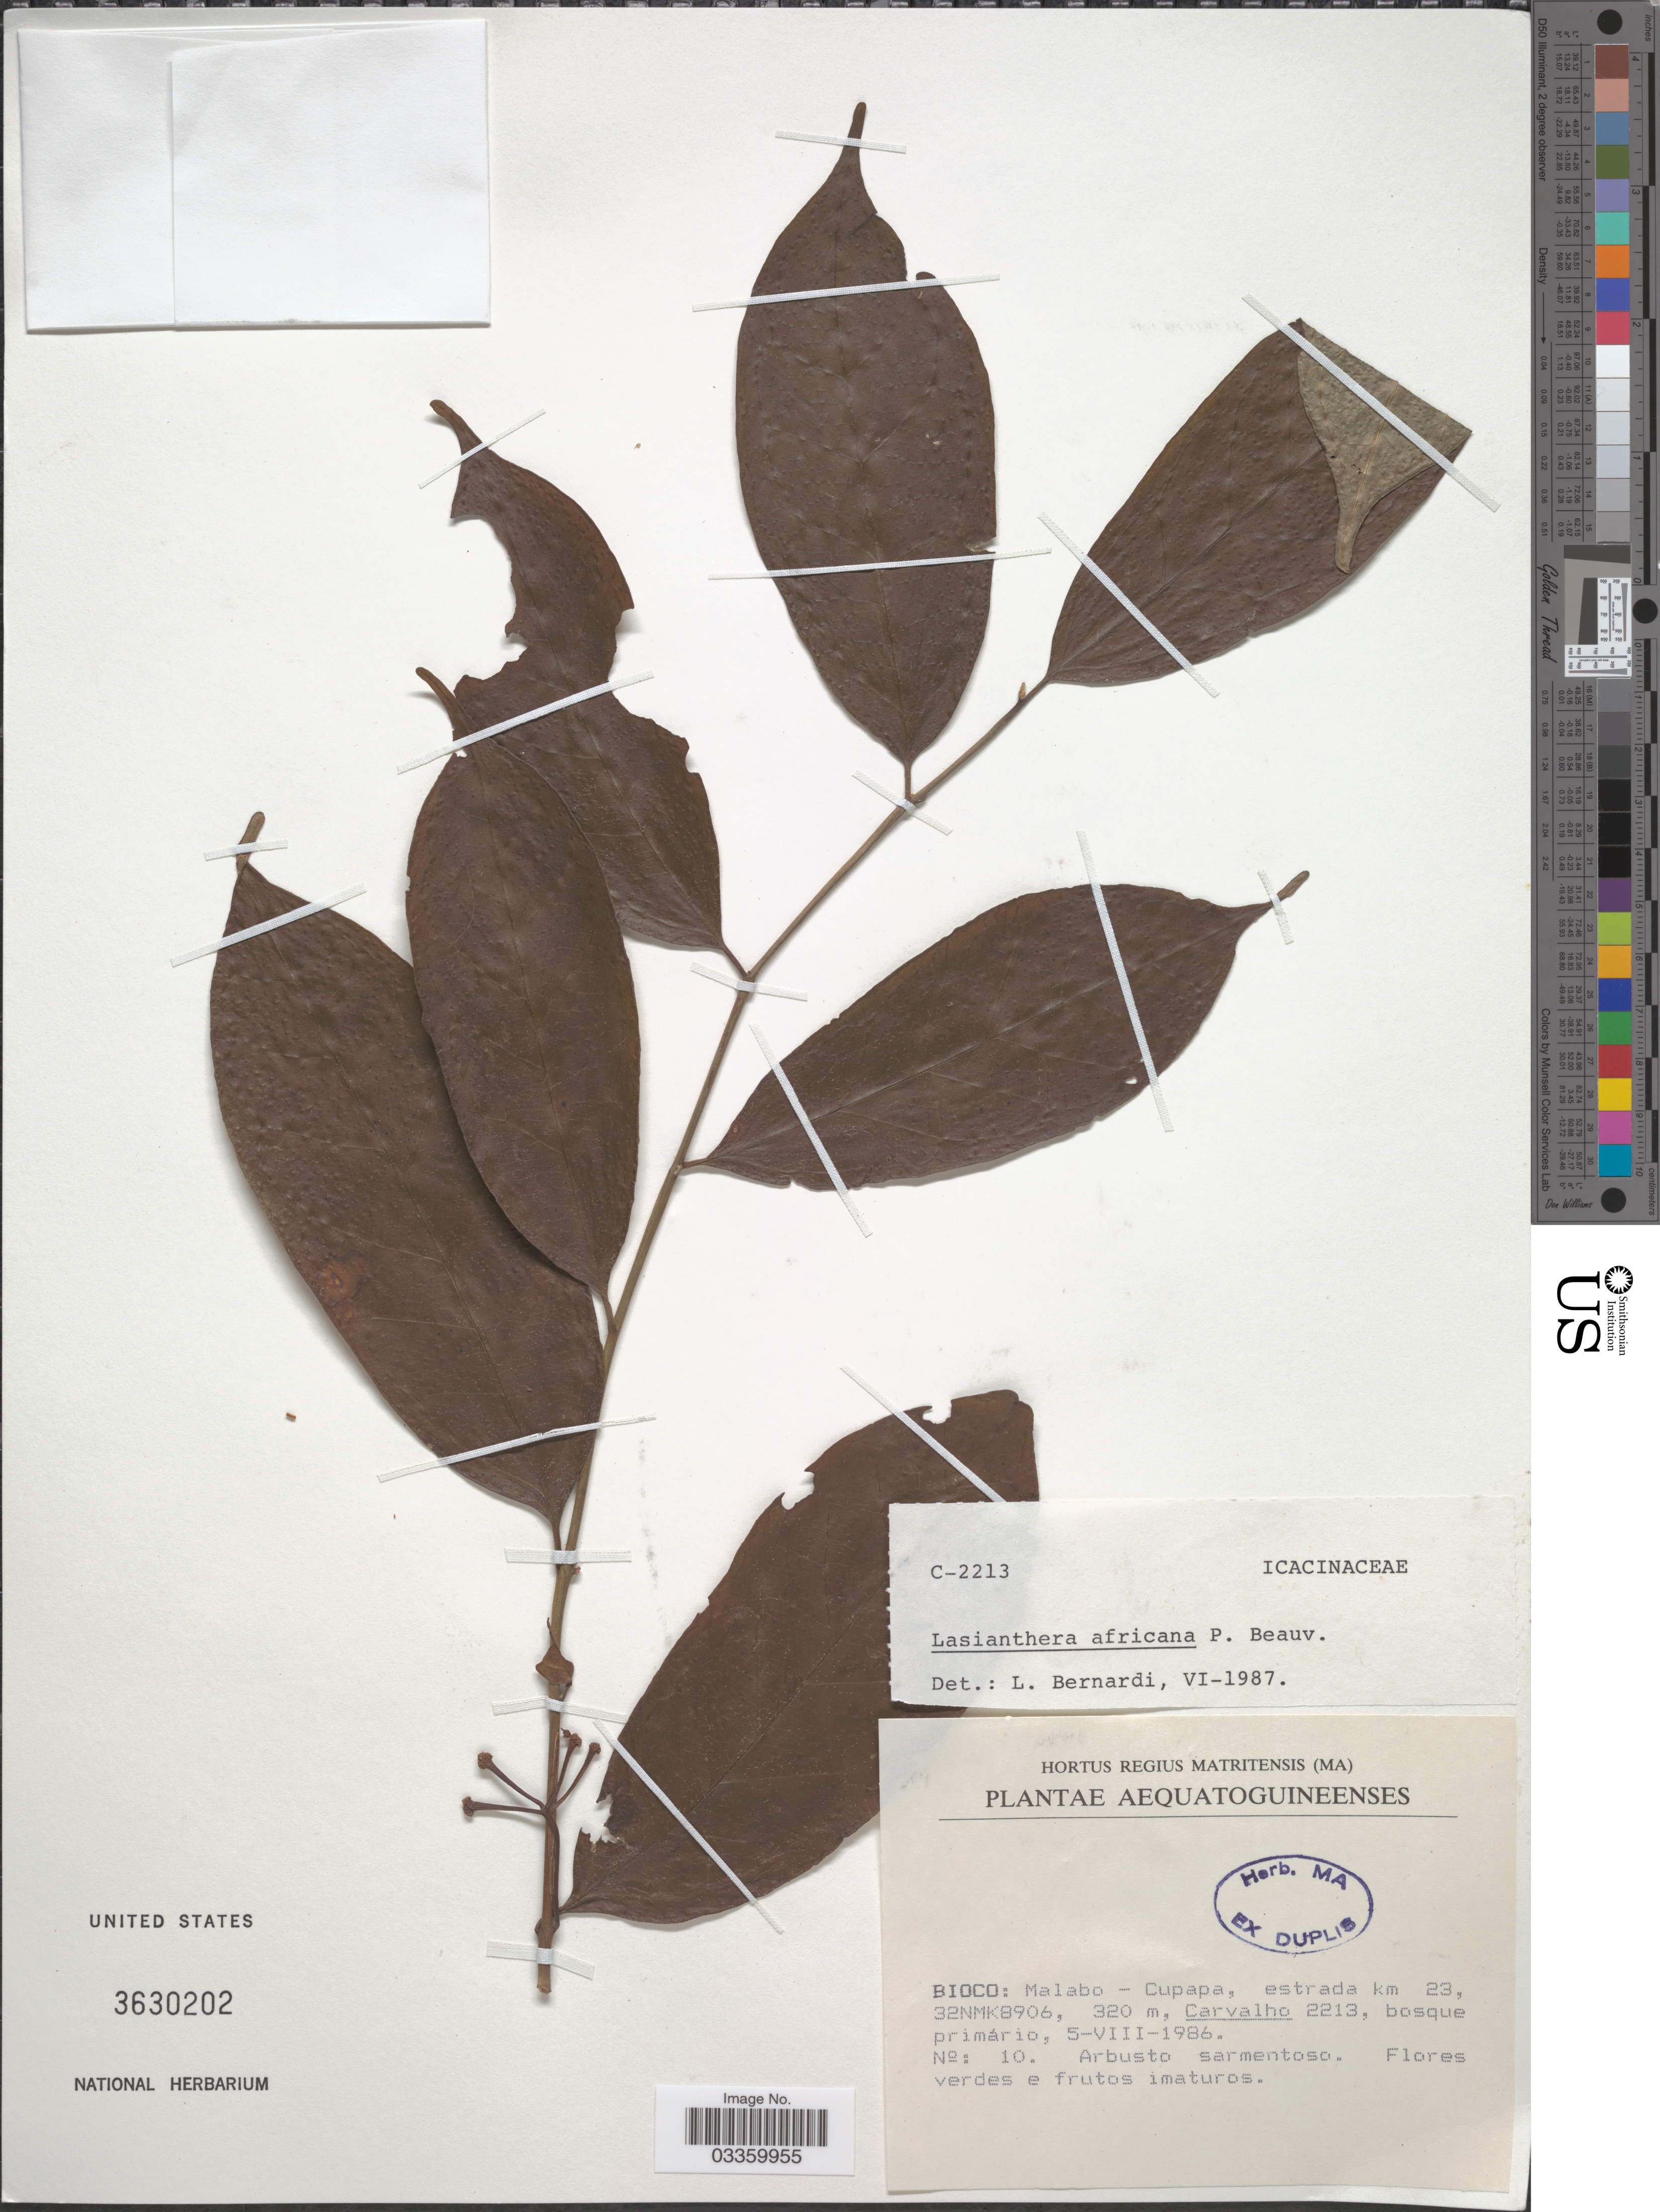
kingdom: Plantae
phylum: Tracheophyta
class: Magnoliopsida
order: Cardiopteridales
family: Stemonuraceae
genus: Lasianthera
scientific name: Lasianthera africana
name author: P. Beauv.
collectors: Carvalho, --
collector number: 2213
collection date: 1986-08-05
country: Equatorial Guinea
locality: Aequatoguineenses. Bioco: Malsbo - Cupapa, estrada km 23, 32NMK8906.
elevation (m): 320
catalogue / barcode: US 3630202